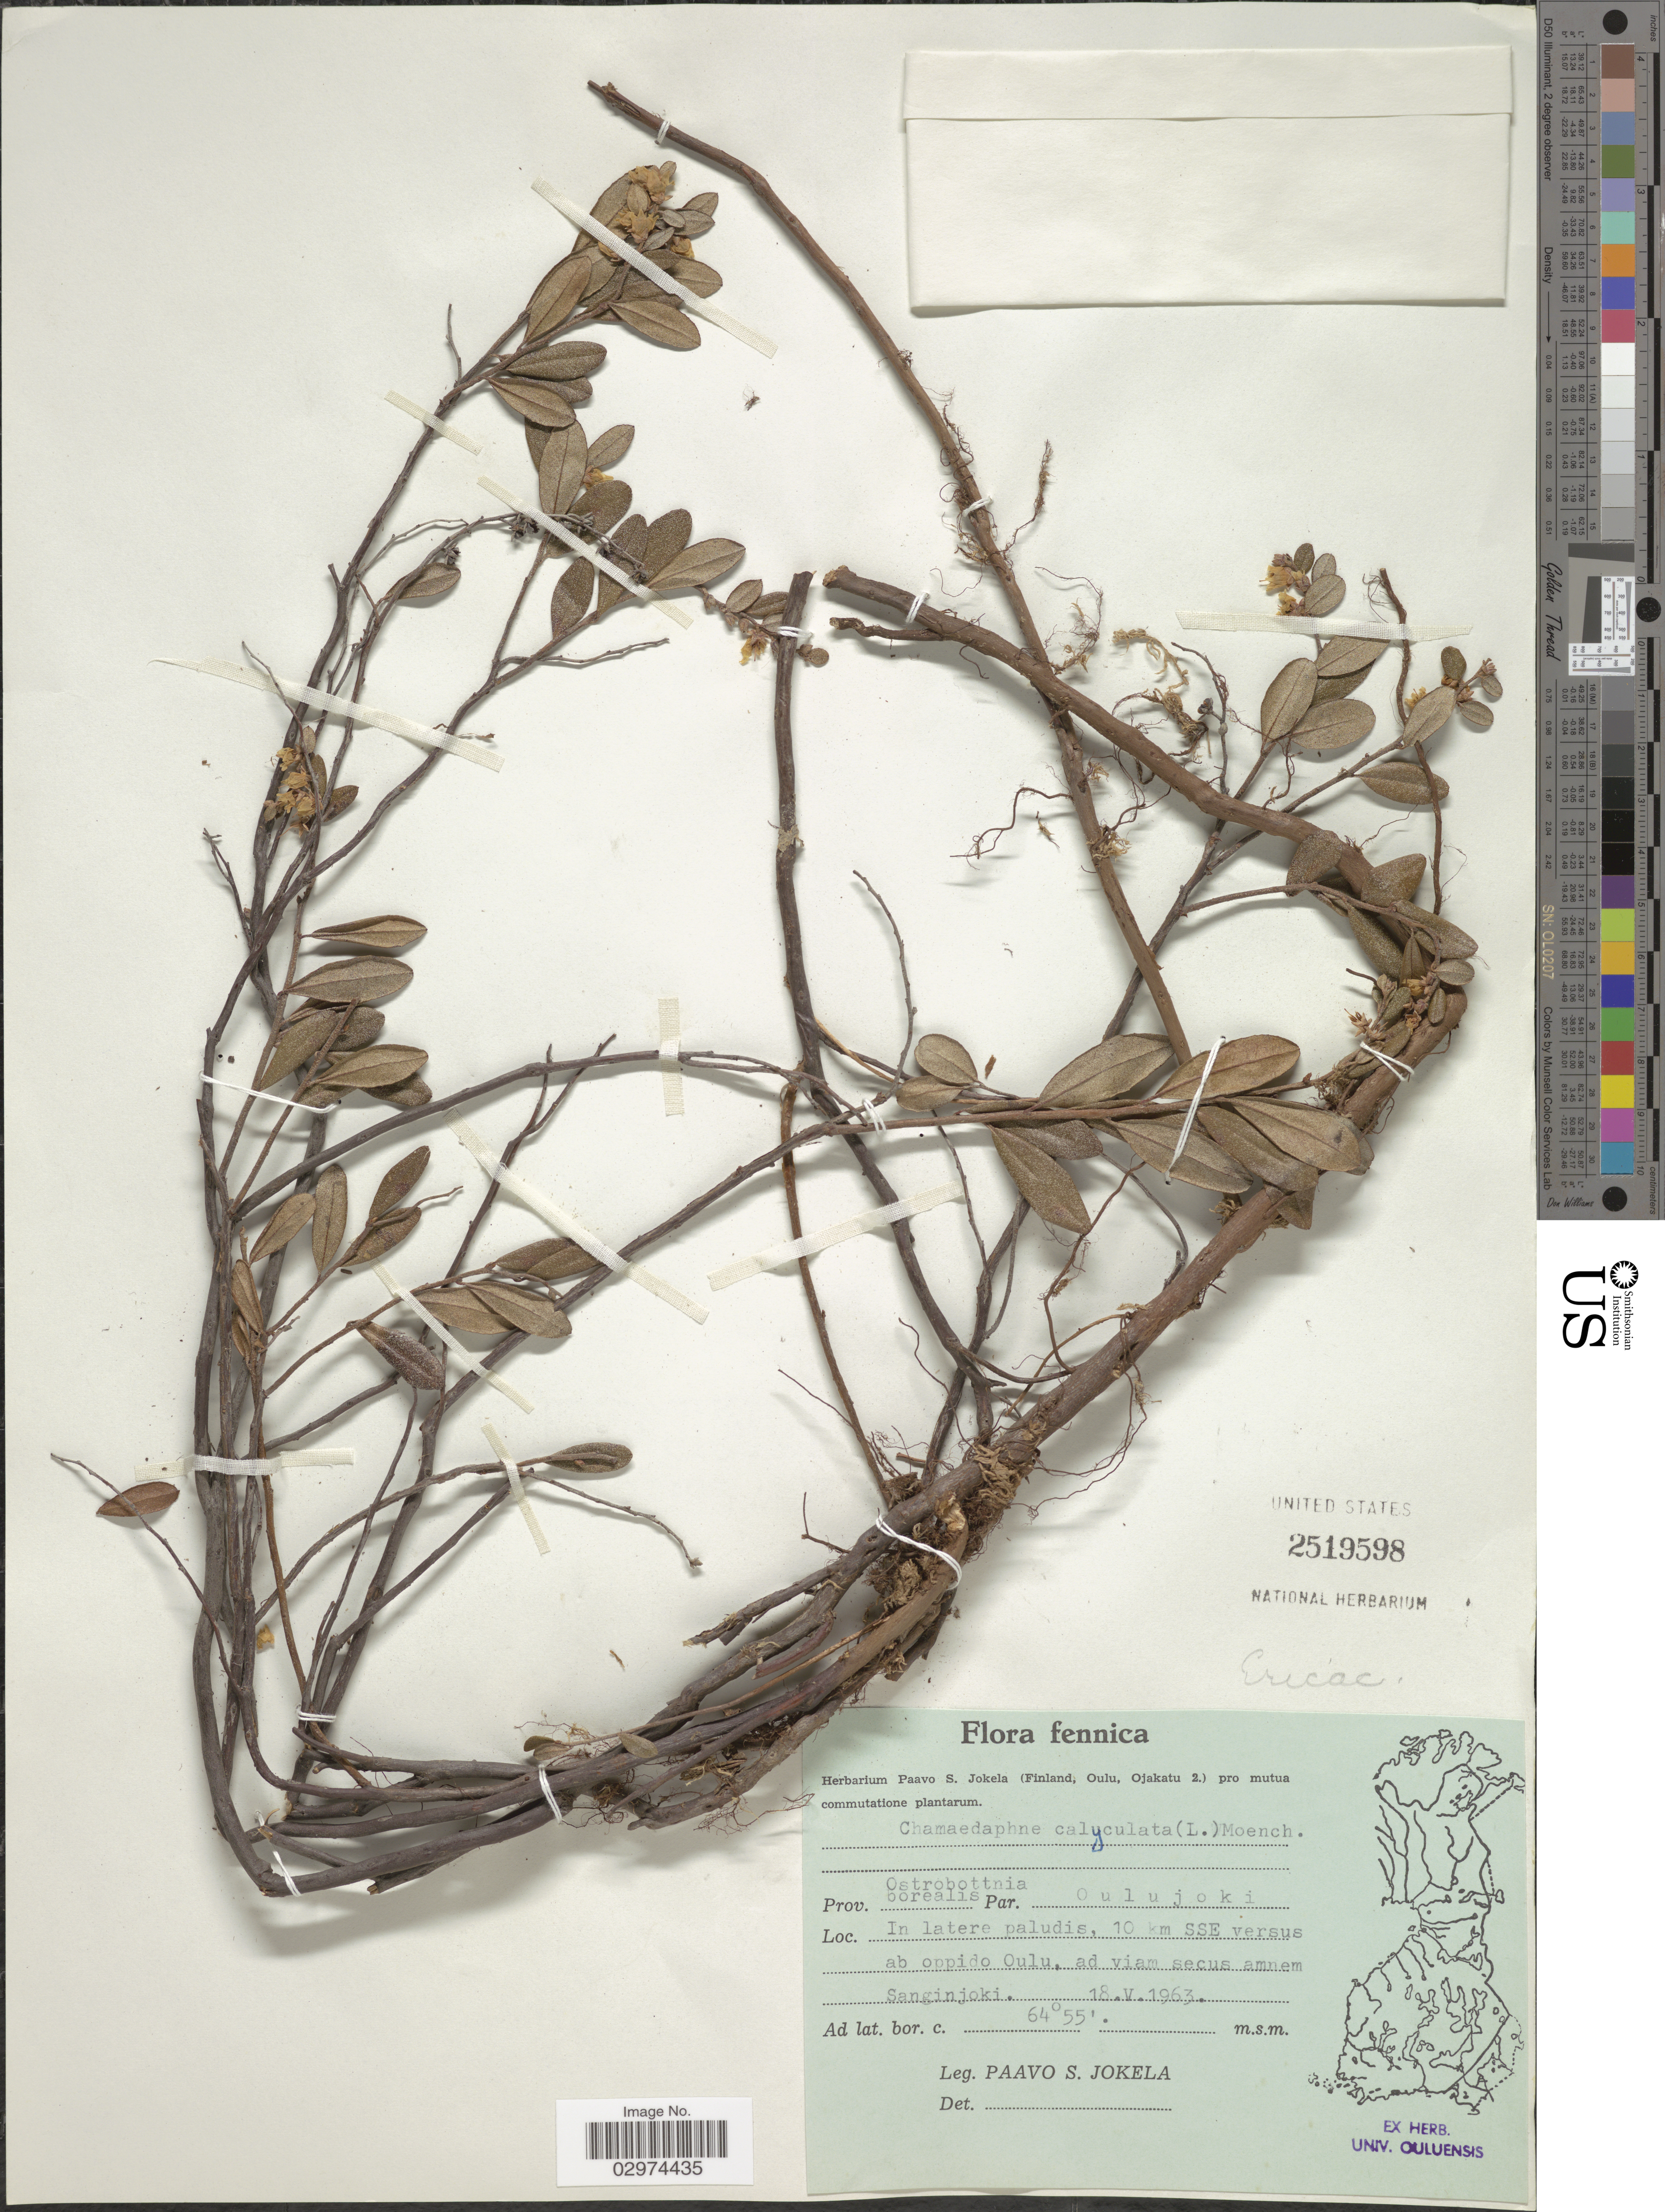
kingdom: Plantae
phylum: Tracheophyta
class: Magnoliopsida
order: Ericales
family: Ericaceae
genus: Chamaedaphne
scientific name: Chamaedaphne calyculata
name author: (L.) Moench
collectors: P. Jokela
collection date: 1963-05-18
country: Finland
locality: Fennica, Prov. Ostrobottnia, borealis, Par. Oulujoki, In latere paludis, 10 km SSE versus ab oppido Oulu, ad viam secus amnem Sanginjoki.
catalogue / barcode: US 2519598